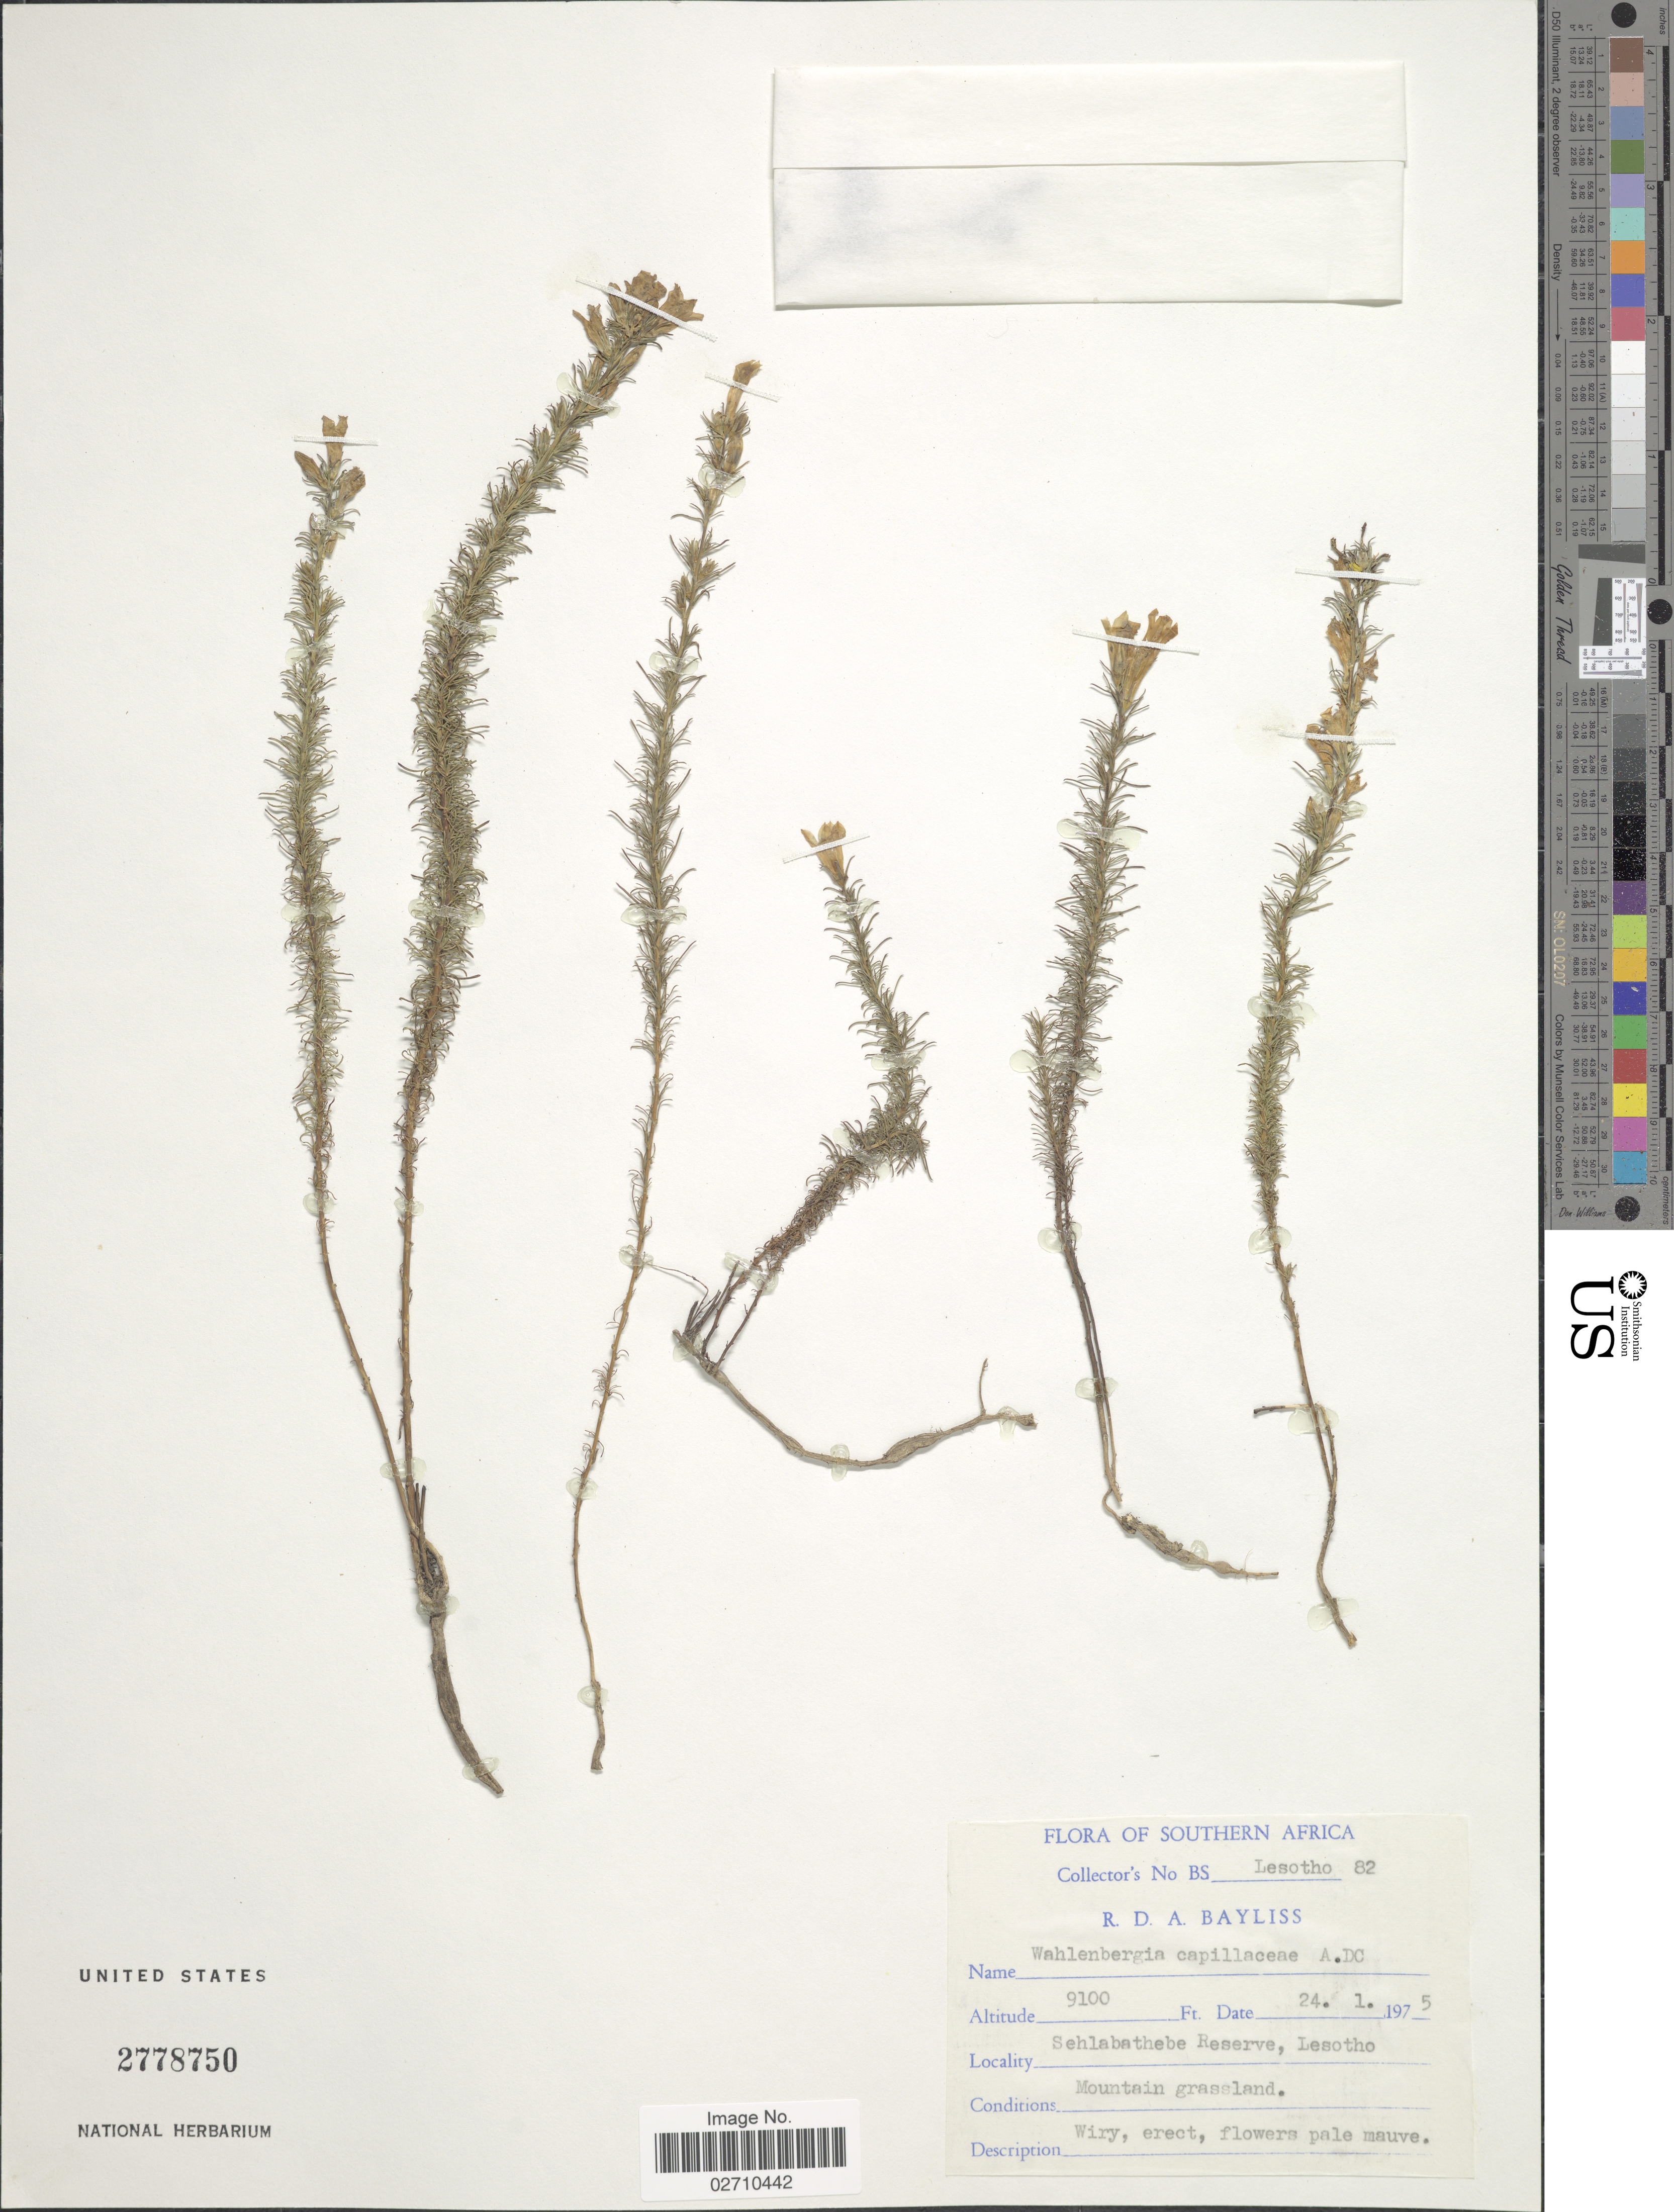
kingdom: Plantae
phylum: Tracheophyta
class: Magnoliopsida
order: Asterales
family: Campanulaceae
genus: Wahlenbergia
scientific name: Wahlenbergia capillacea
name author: A. DC.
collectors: R. Bayliss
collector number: BS Leshotho82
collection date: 1975-01-24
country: Lesotho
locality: Southern Africa. Sehlabathebe Reserve.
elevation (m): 2774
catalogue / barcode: US 2778750